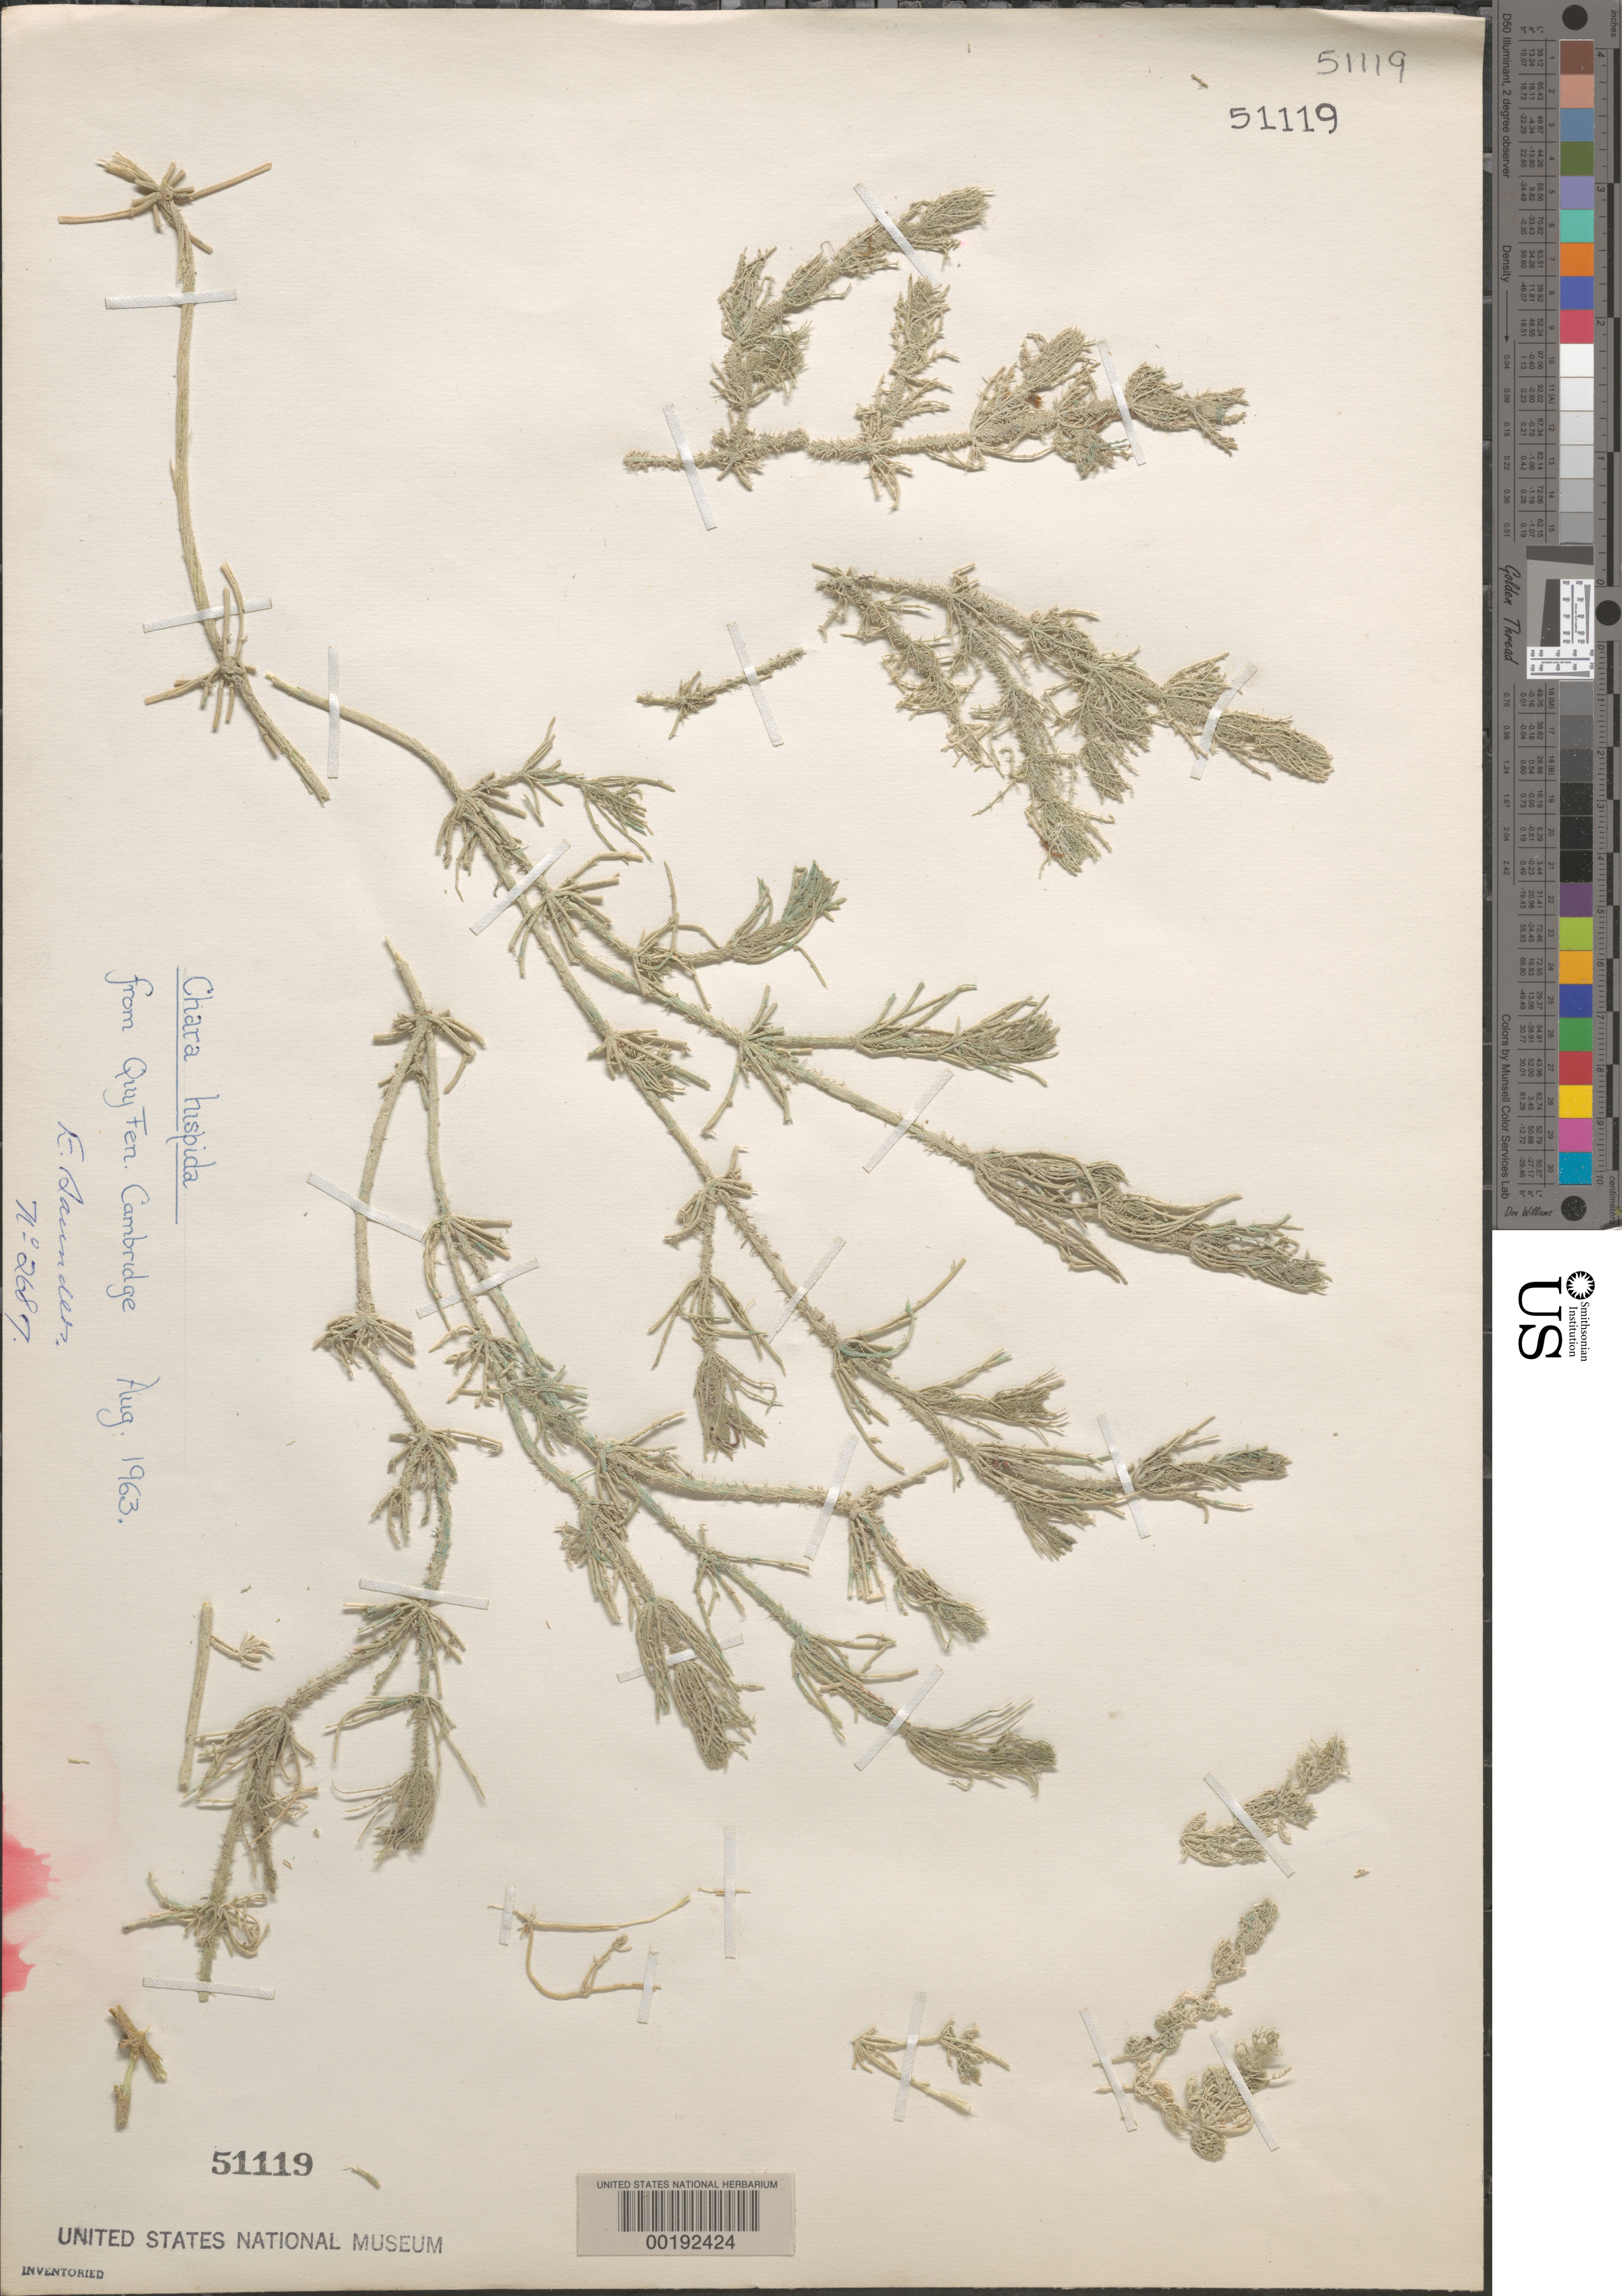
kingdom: Plantae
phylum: Charophyta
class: Charophyceae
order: Charales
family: Characeae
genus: Chara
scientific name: Chara hispida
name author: L.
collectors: E. Saunders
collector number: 2687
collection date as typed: Aug 1963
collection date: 1963-08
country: United Kingdom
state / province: England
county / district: Cambridgeshire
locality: Cambridge, Quy Fen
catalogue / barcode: US 51119